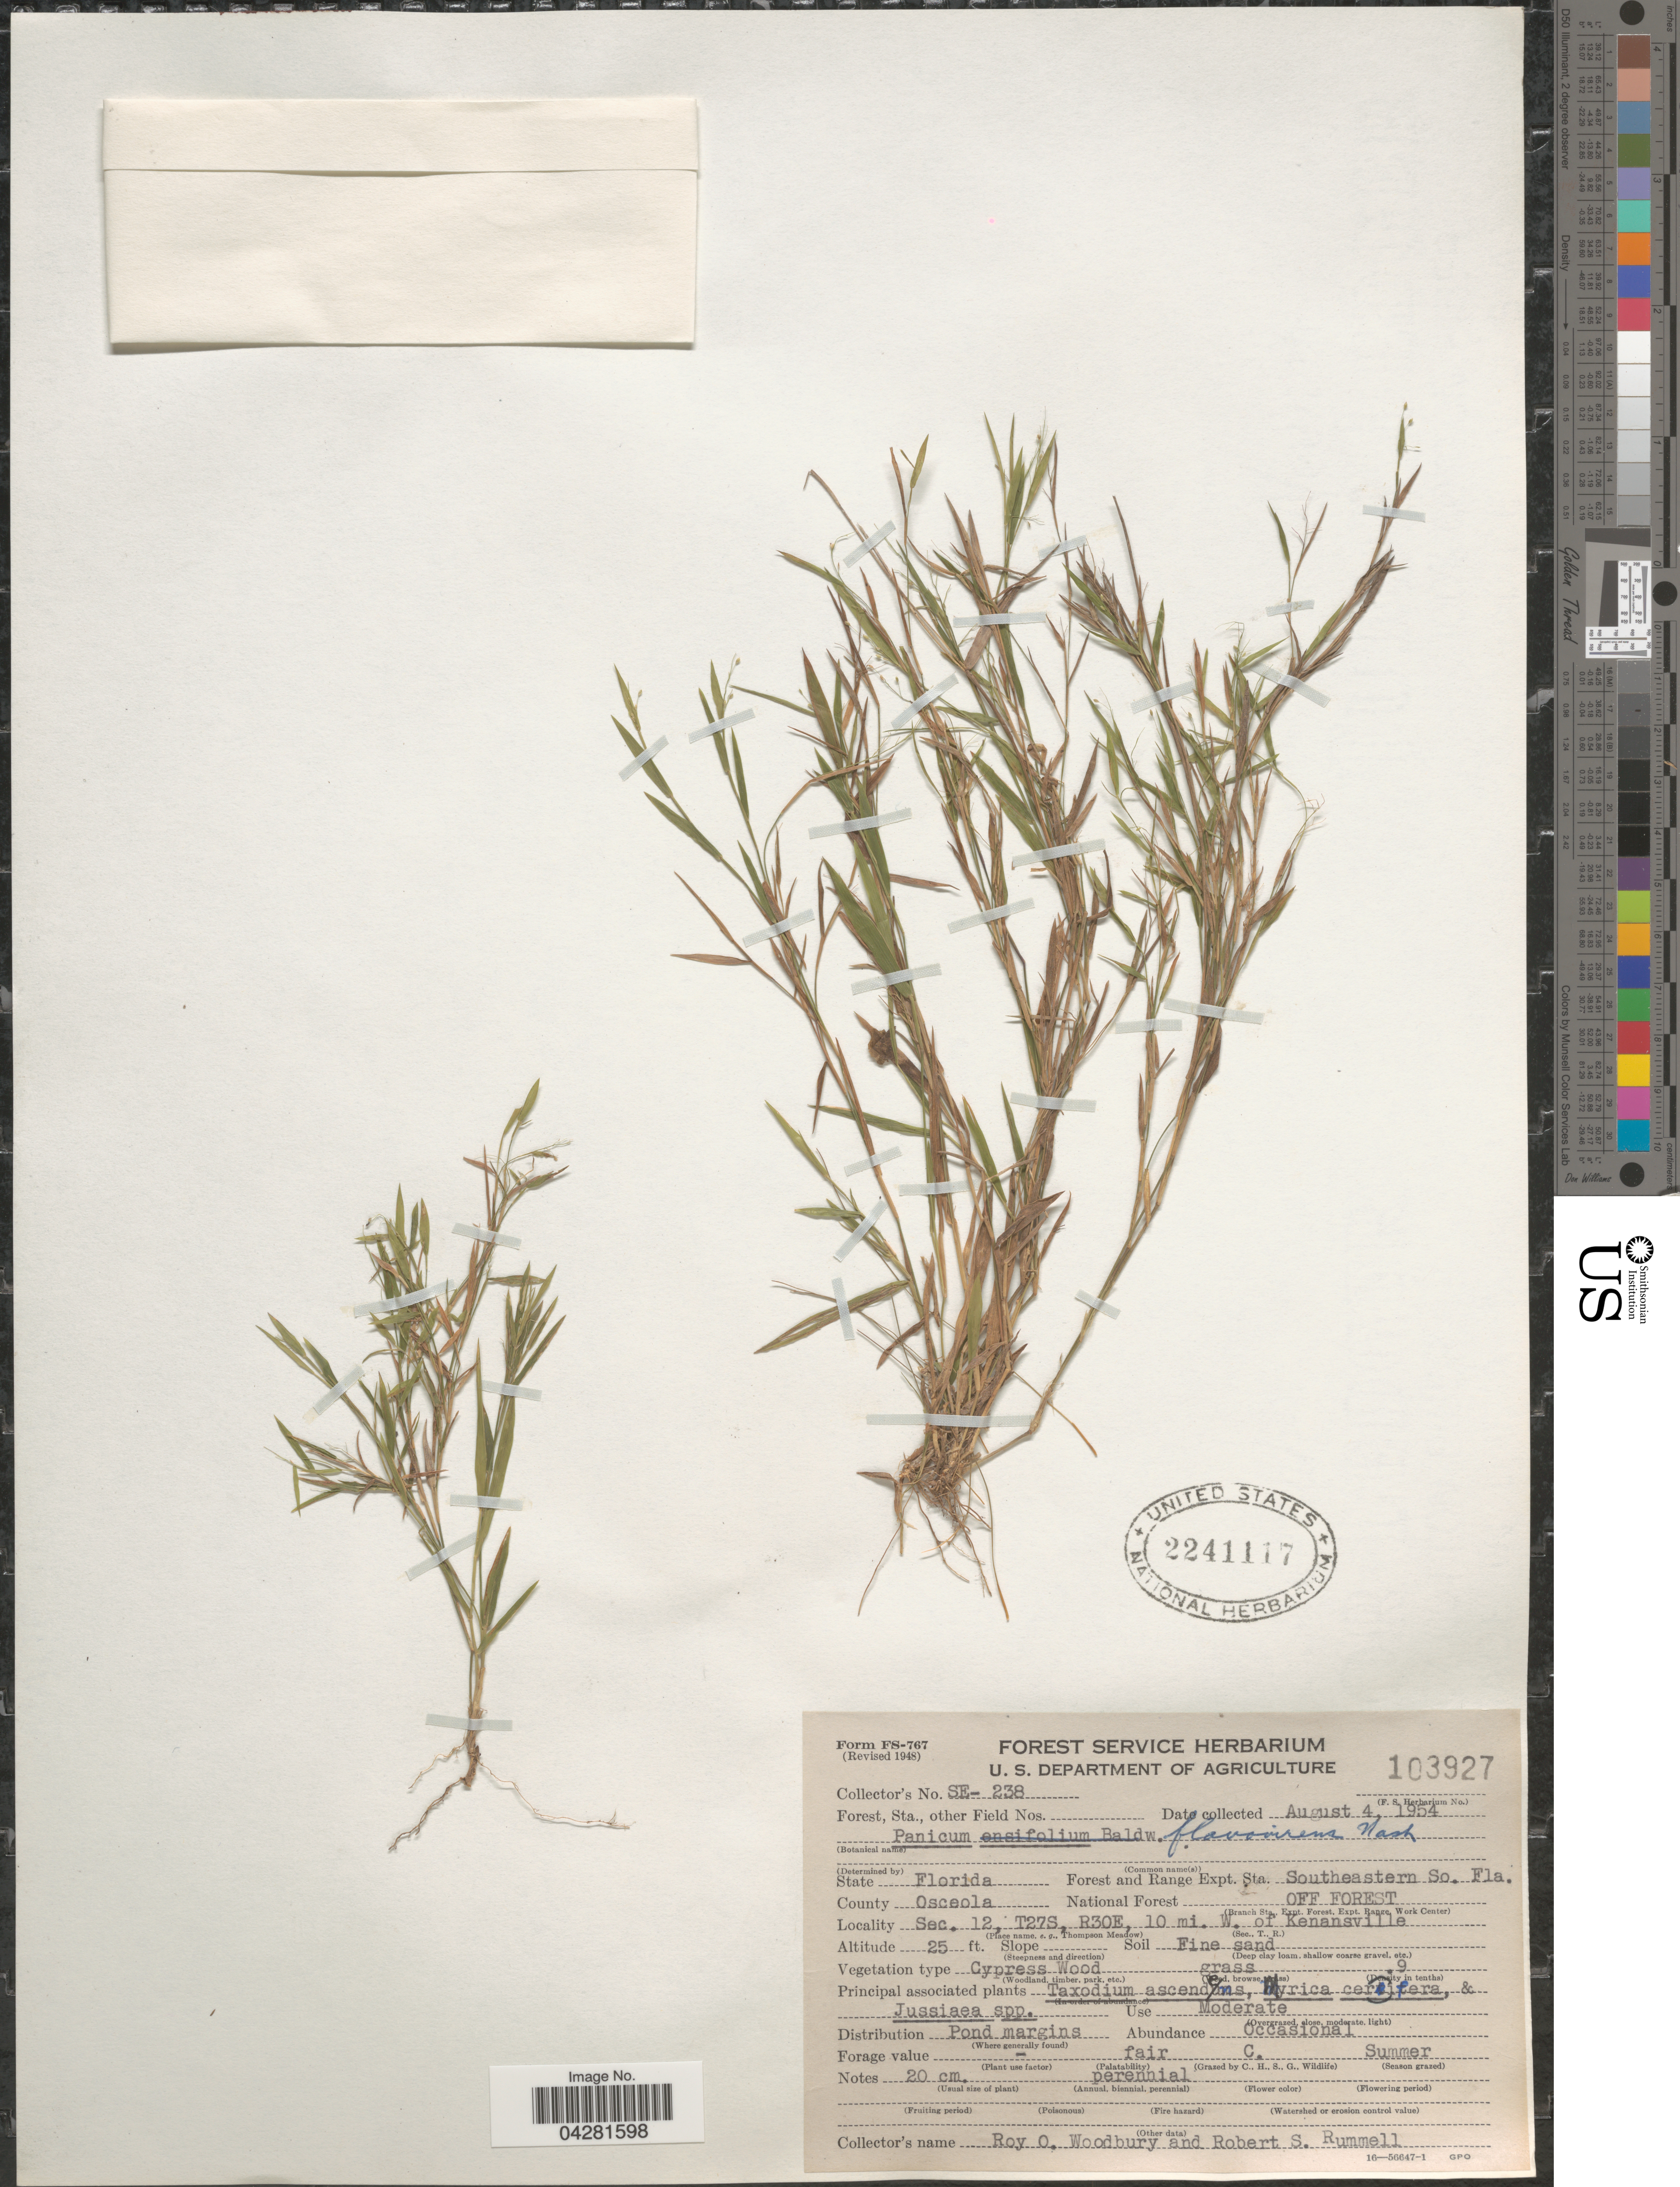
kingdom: Plantae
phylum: Tracheophyta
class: Liliopsida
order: Poales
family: Poaceae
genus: Dichanthelium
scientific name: Dichanthelium ensifolium var. ensifolium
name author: (Baldwin ex Elliot) Gould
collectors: R. Woodbury & R. Rummell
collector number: SE-238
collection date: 1954-08-04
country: United States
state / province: Florida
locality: Forest and Range Expt. Sta. Southeastern So. Fla. County Osceola. National Forest Off Forest. Sec. 12, T27S, R30E, 10 mi. W. of Kenansville.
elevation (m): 8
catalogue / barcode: US 2241117